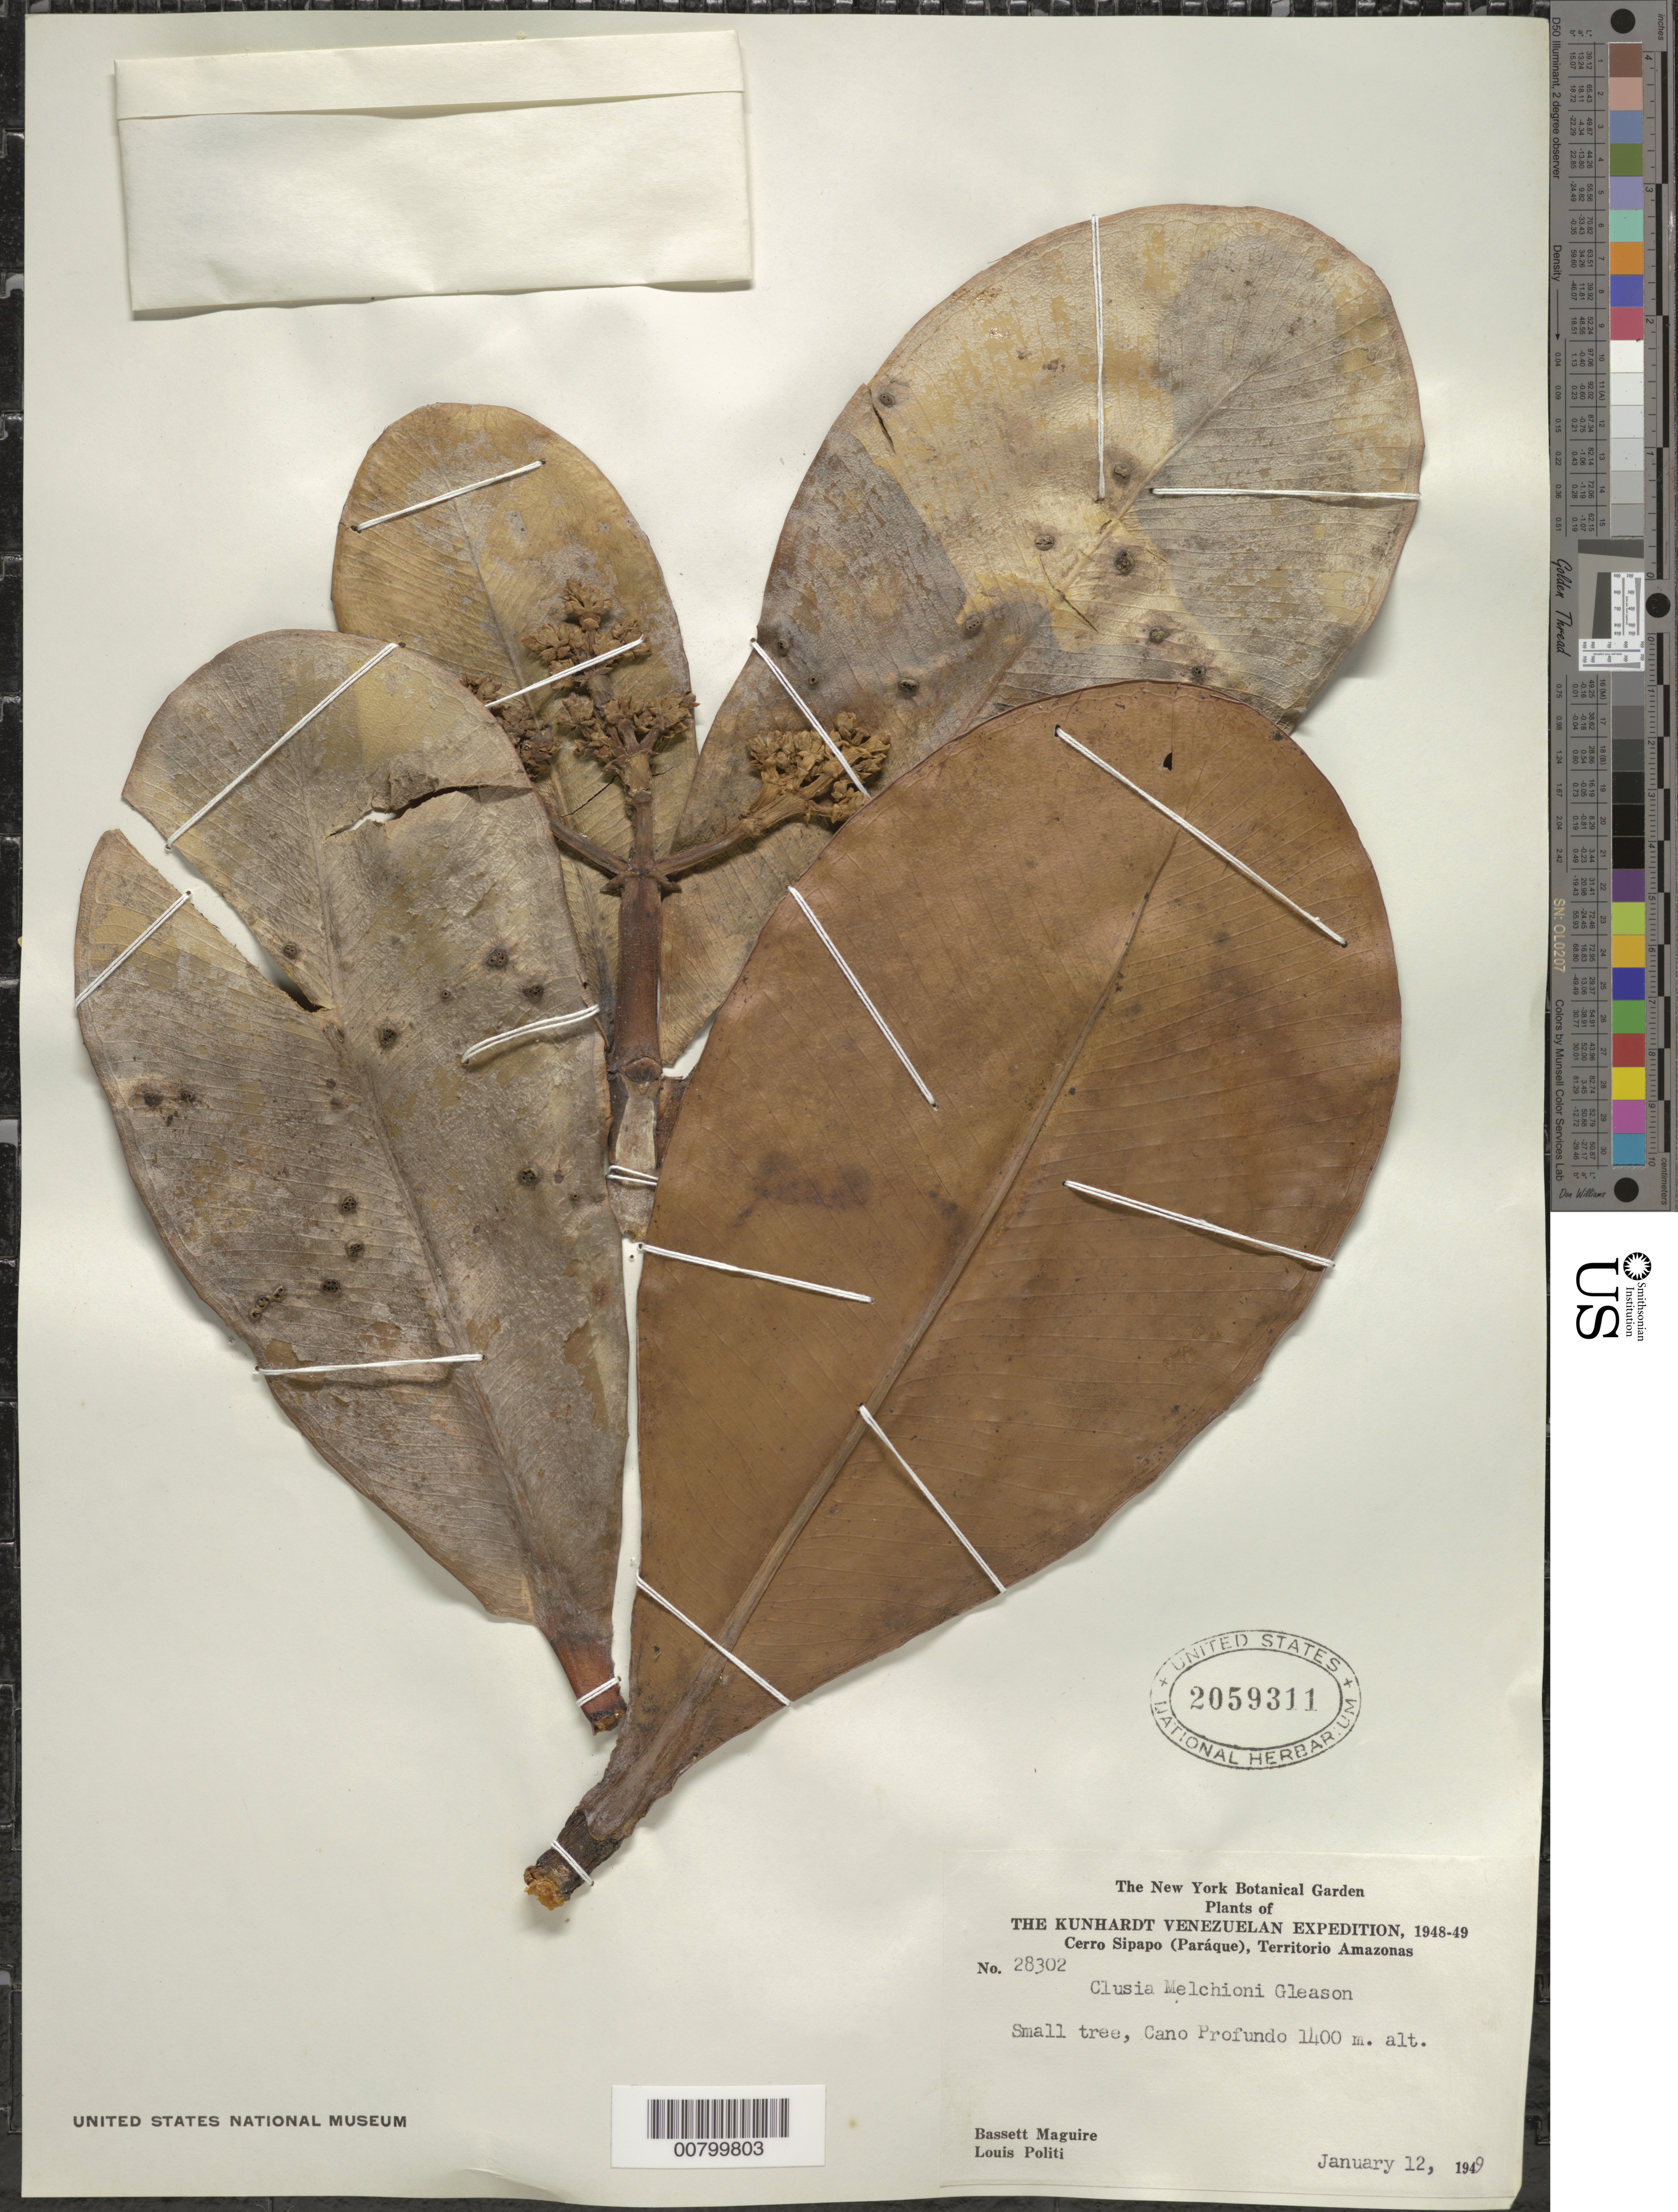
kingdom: Plantae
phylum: Tracheophyta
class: Magnoliopsida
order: Malpighiales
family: Clusiaceae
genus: Clusia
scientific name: Clusia melchiori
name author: Gleason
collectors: B. Maguire & L. Politi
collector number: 28302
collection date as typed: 12-Jan-49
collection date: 1949-01-12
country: Venezuela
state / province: Amazonas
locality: Cerro Sipapo (Paráque), Base Camp, Caño Profundo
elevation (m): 1400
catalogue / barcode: US 2059311